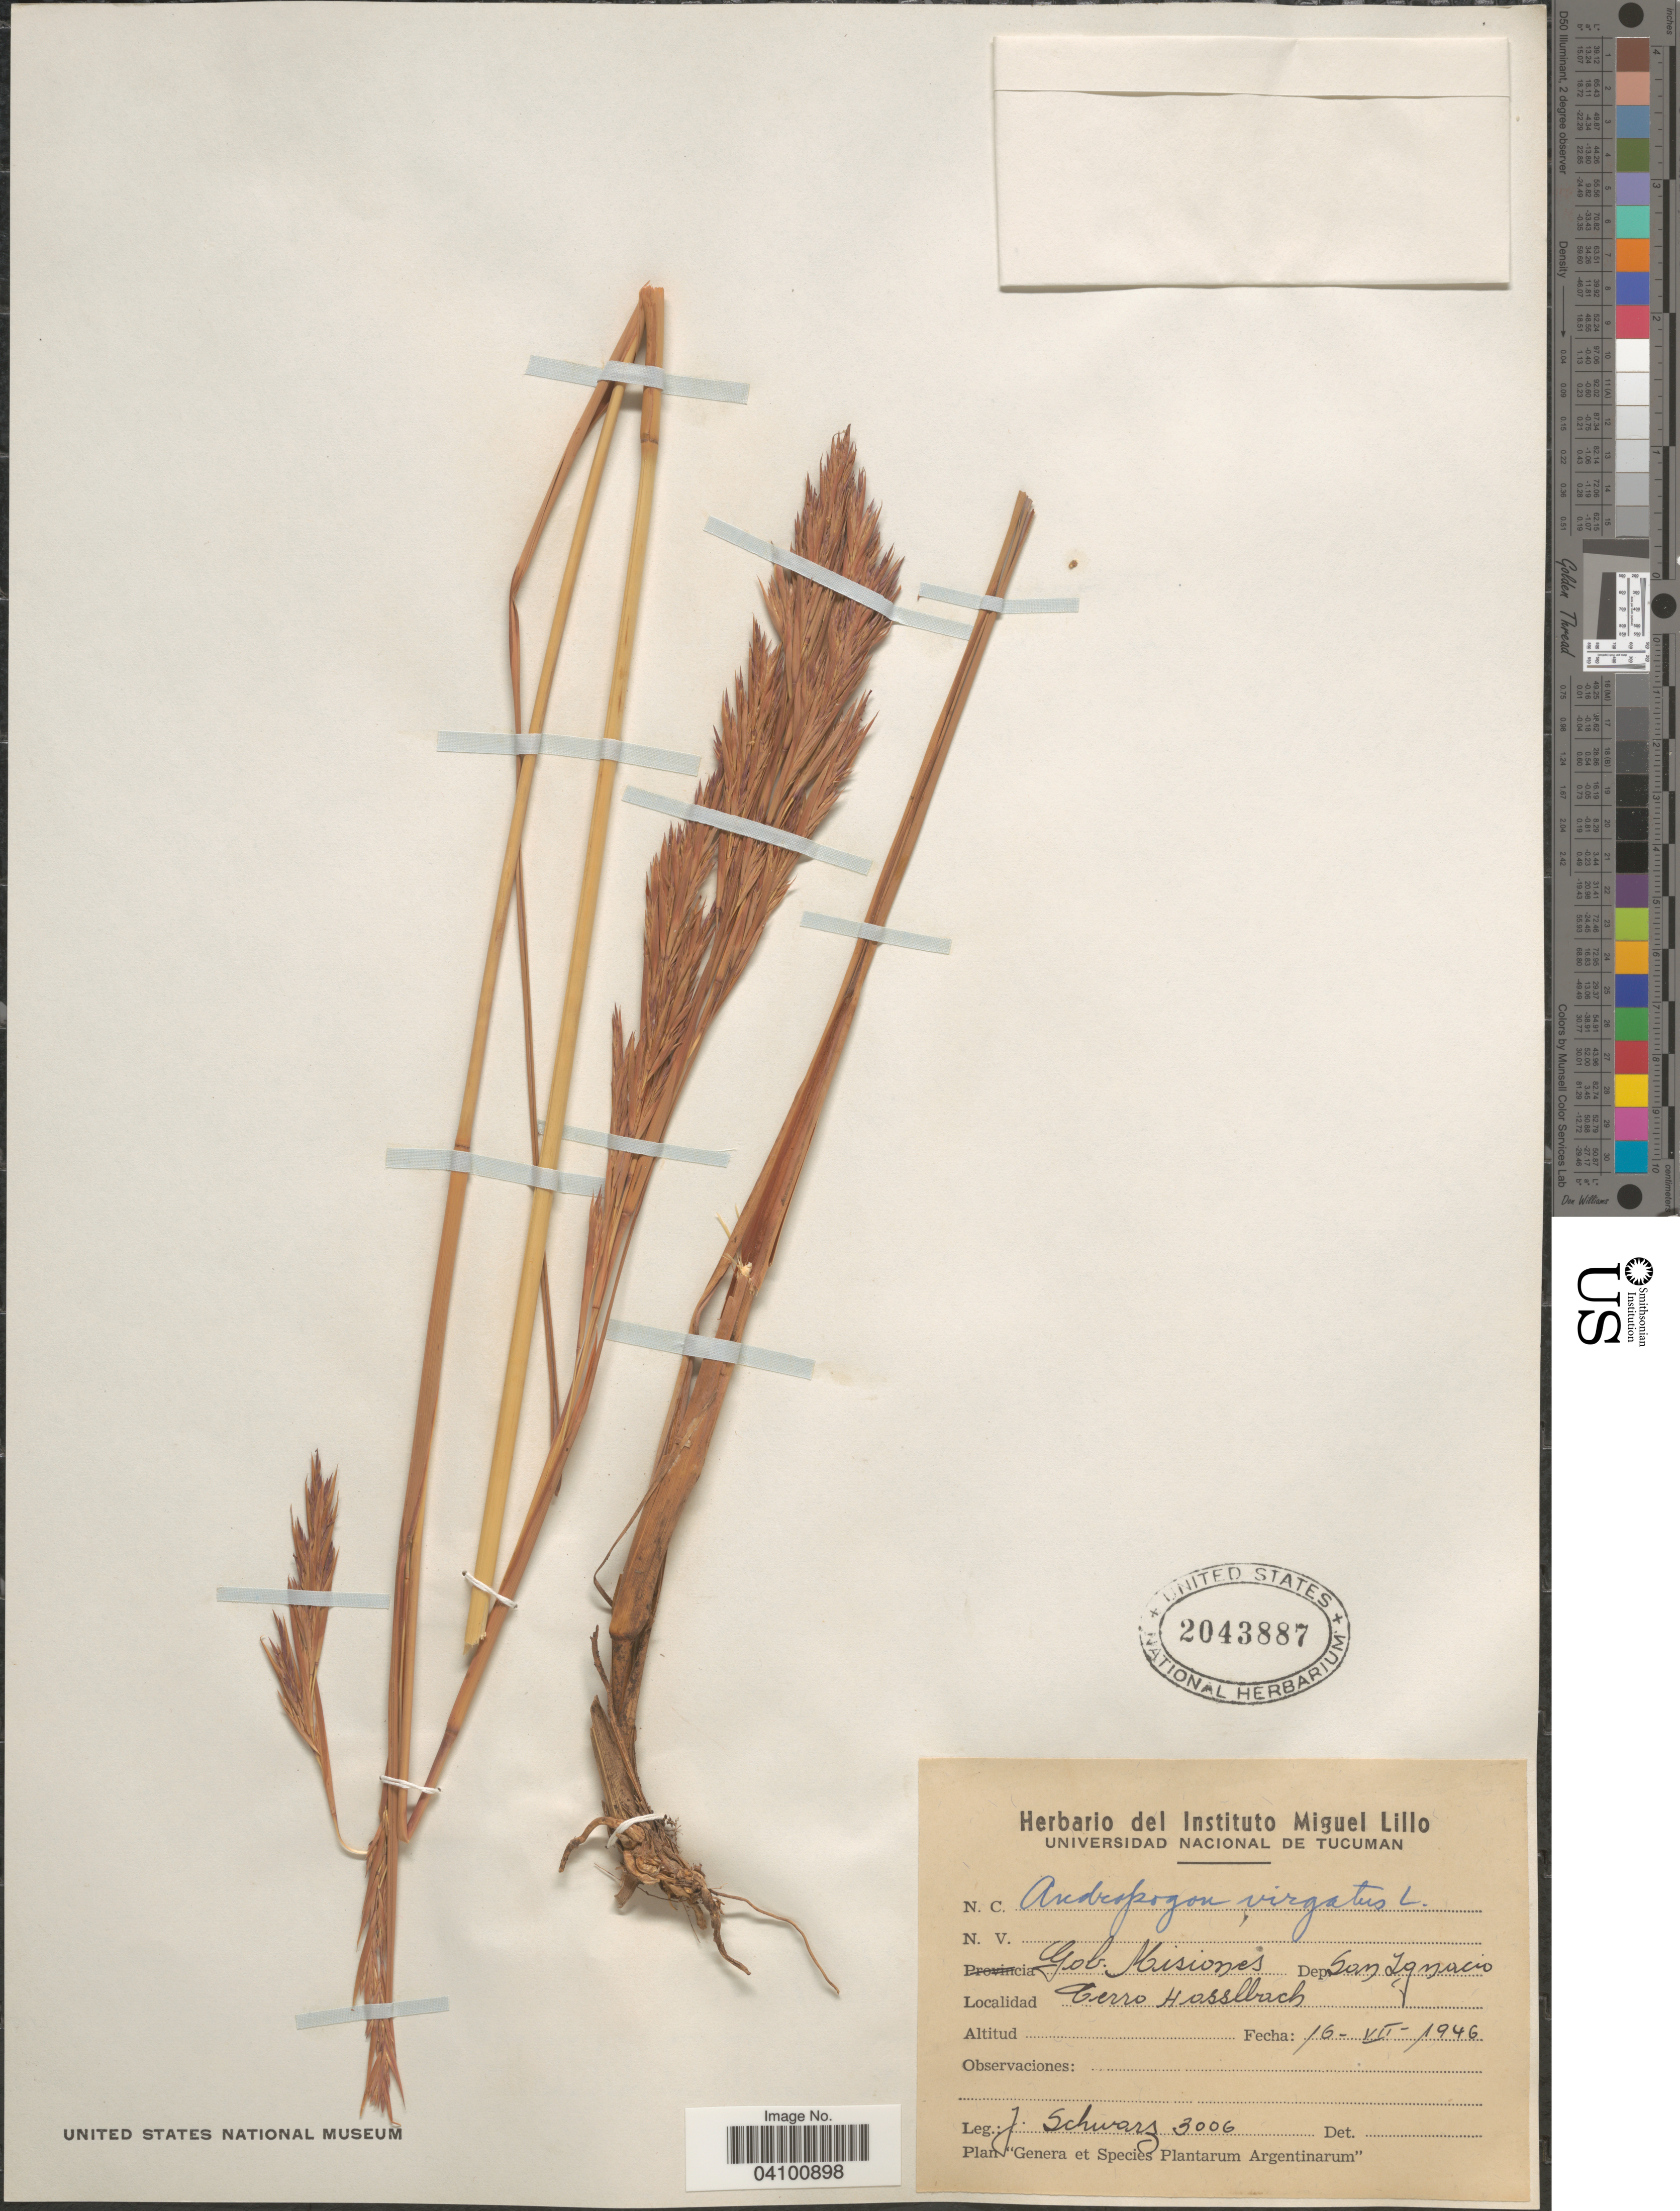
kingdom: Plantae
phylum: Tracheophyta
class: Liliopsida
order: Poales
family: Poaceae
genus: Andropogon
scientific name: Andropogon virgatus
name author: Desv. ex Ham.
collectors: J. Schwarz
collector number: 3006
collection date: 1946-07-16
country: Argentina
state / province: Misiones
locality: Gob. Misiones. Dep. San Ignacio. Cerro Hasslbach.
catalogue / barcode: US 2043887